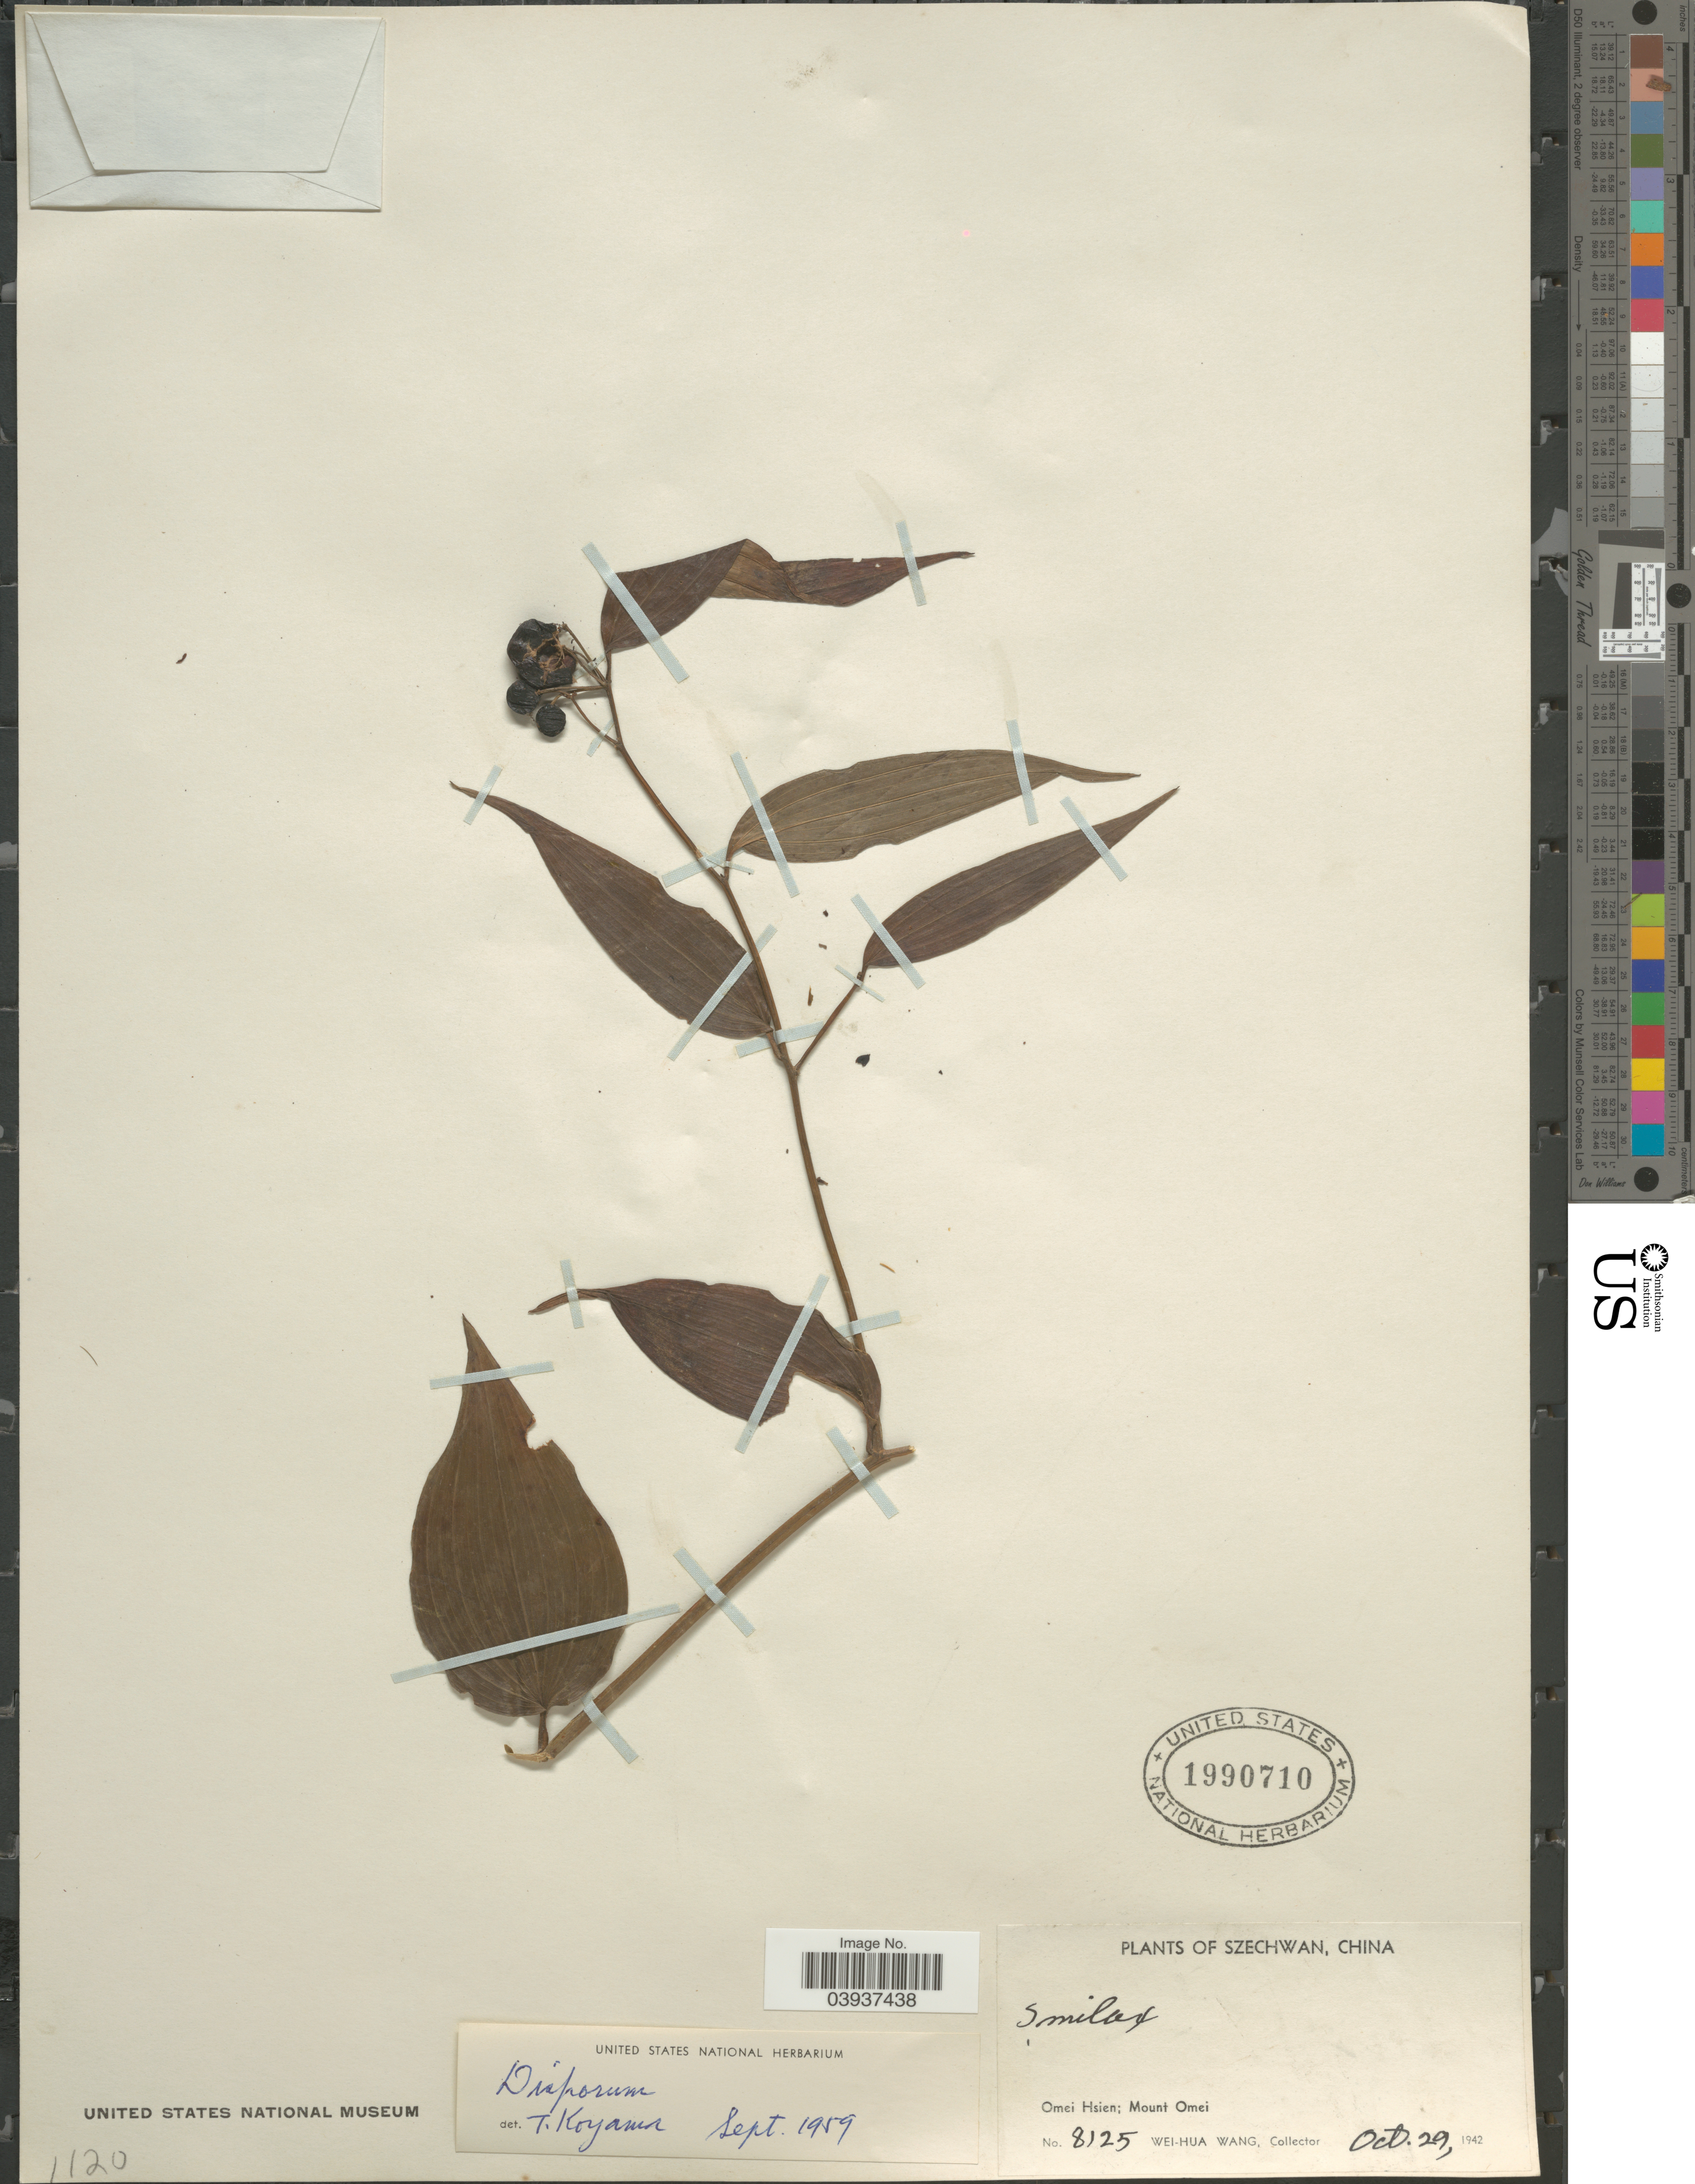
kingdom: Plantae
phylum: Tracheophyta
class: Liliopsida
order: Liliales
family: Colchicaceae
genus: Disporum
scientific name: Disporum sp.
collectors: W. Wang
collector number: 8125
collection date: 1942-10-29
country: China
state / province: Sichuan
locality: Szechwan. Omei Hsien; Mount Omei.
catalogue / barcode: US 1990710